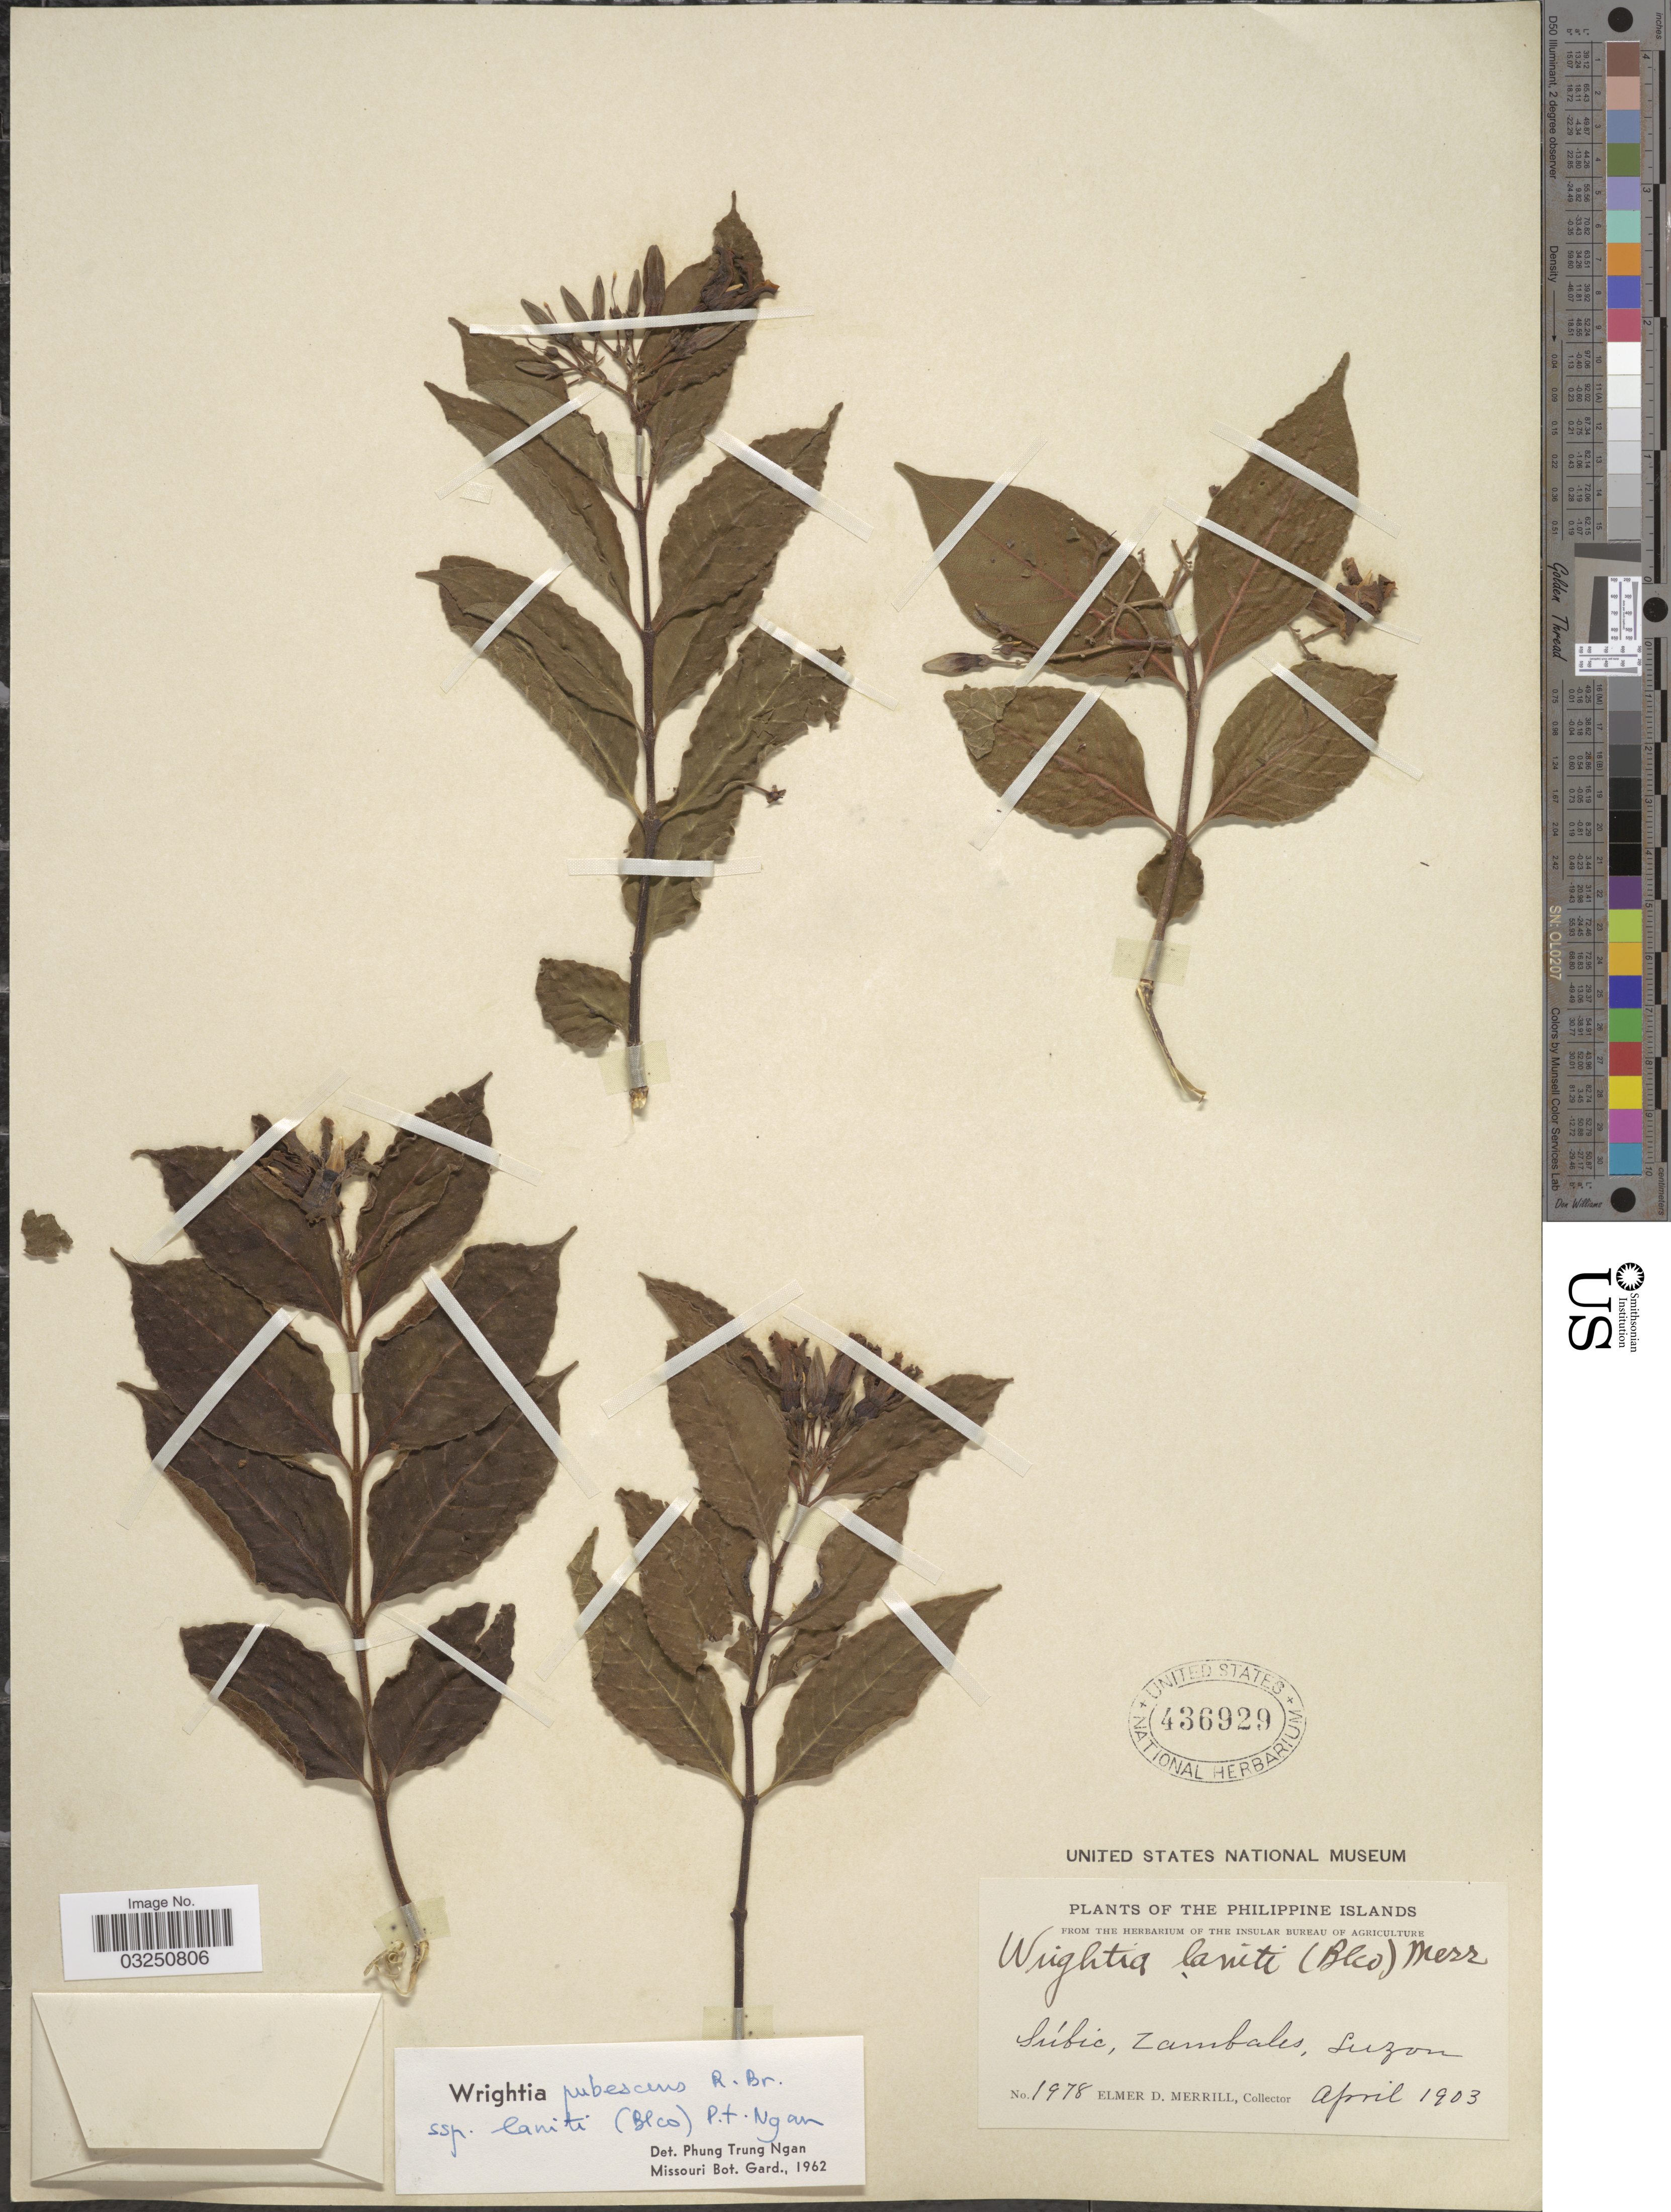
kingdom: Plantae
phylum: Tracheophyta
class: Magnoliopsida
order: Gentianales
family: Apocynaceae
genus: Wrightia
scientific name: Wrightia pubescens subsp. laniti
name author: (M. Blanco) Ngan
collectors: E. D. Merrill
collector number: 1978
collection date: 1903-04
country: Philippines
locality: The Philippine Islands. Súbic, Zambales, Luzon.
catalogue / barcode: US 436929